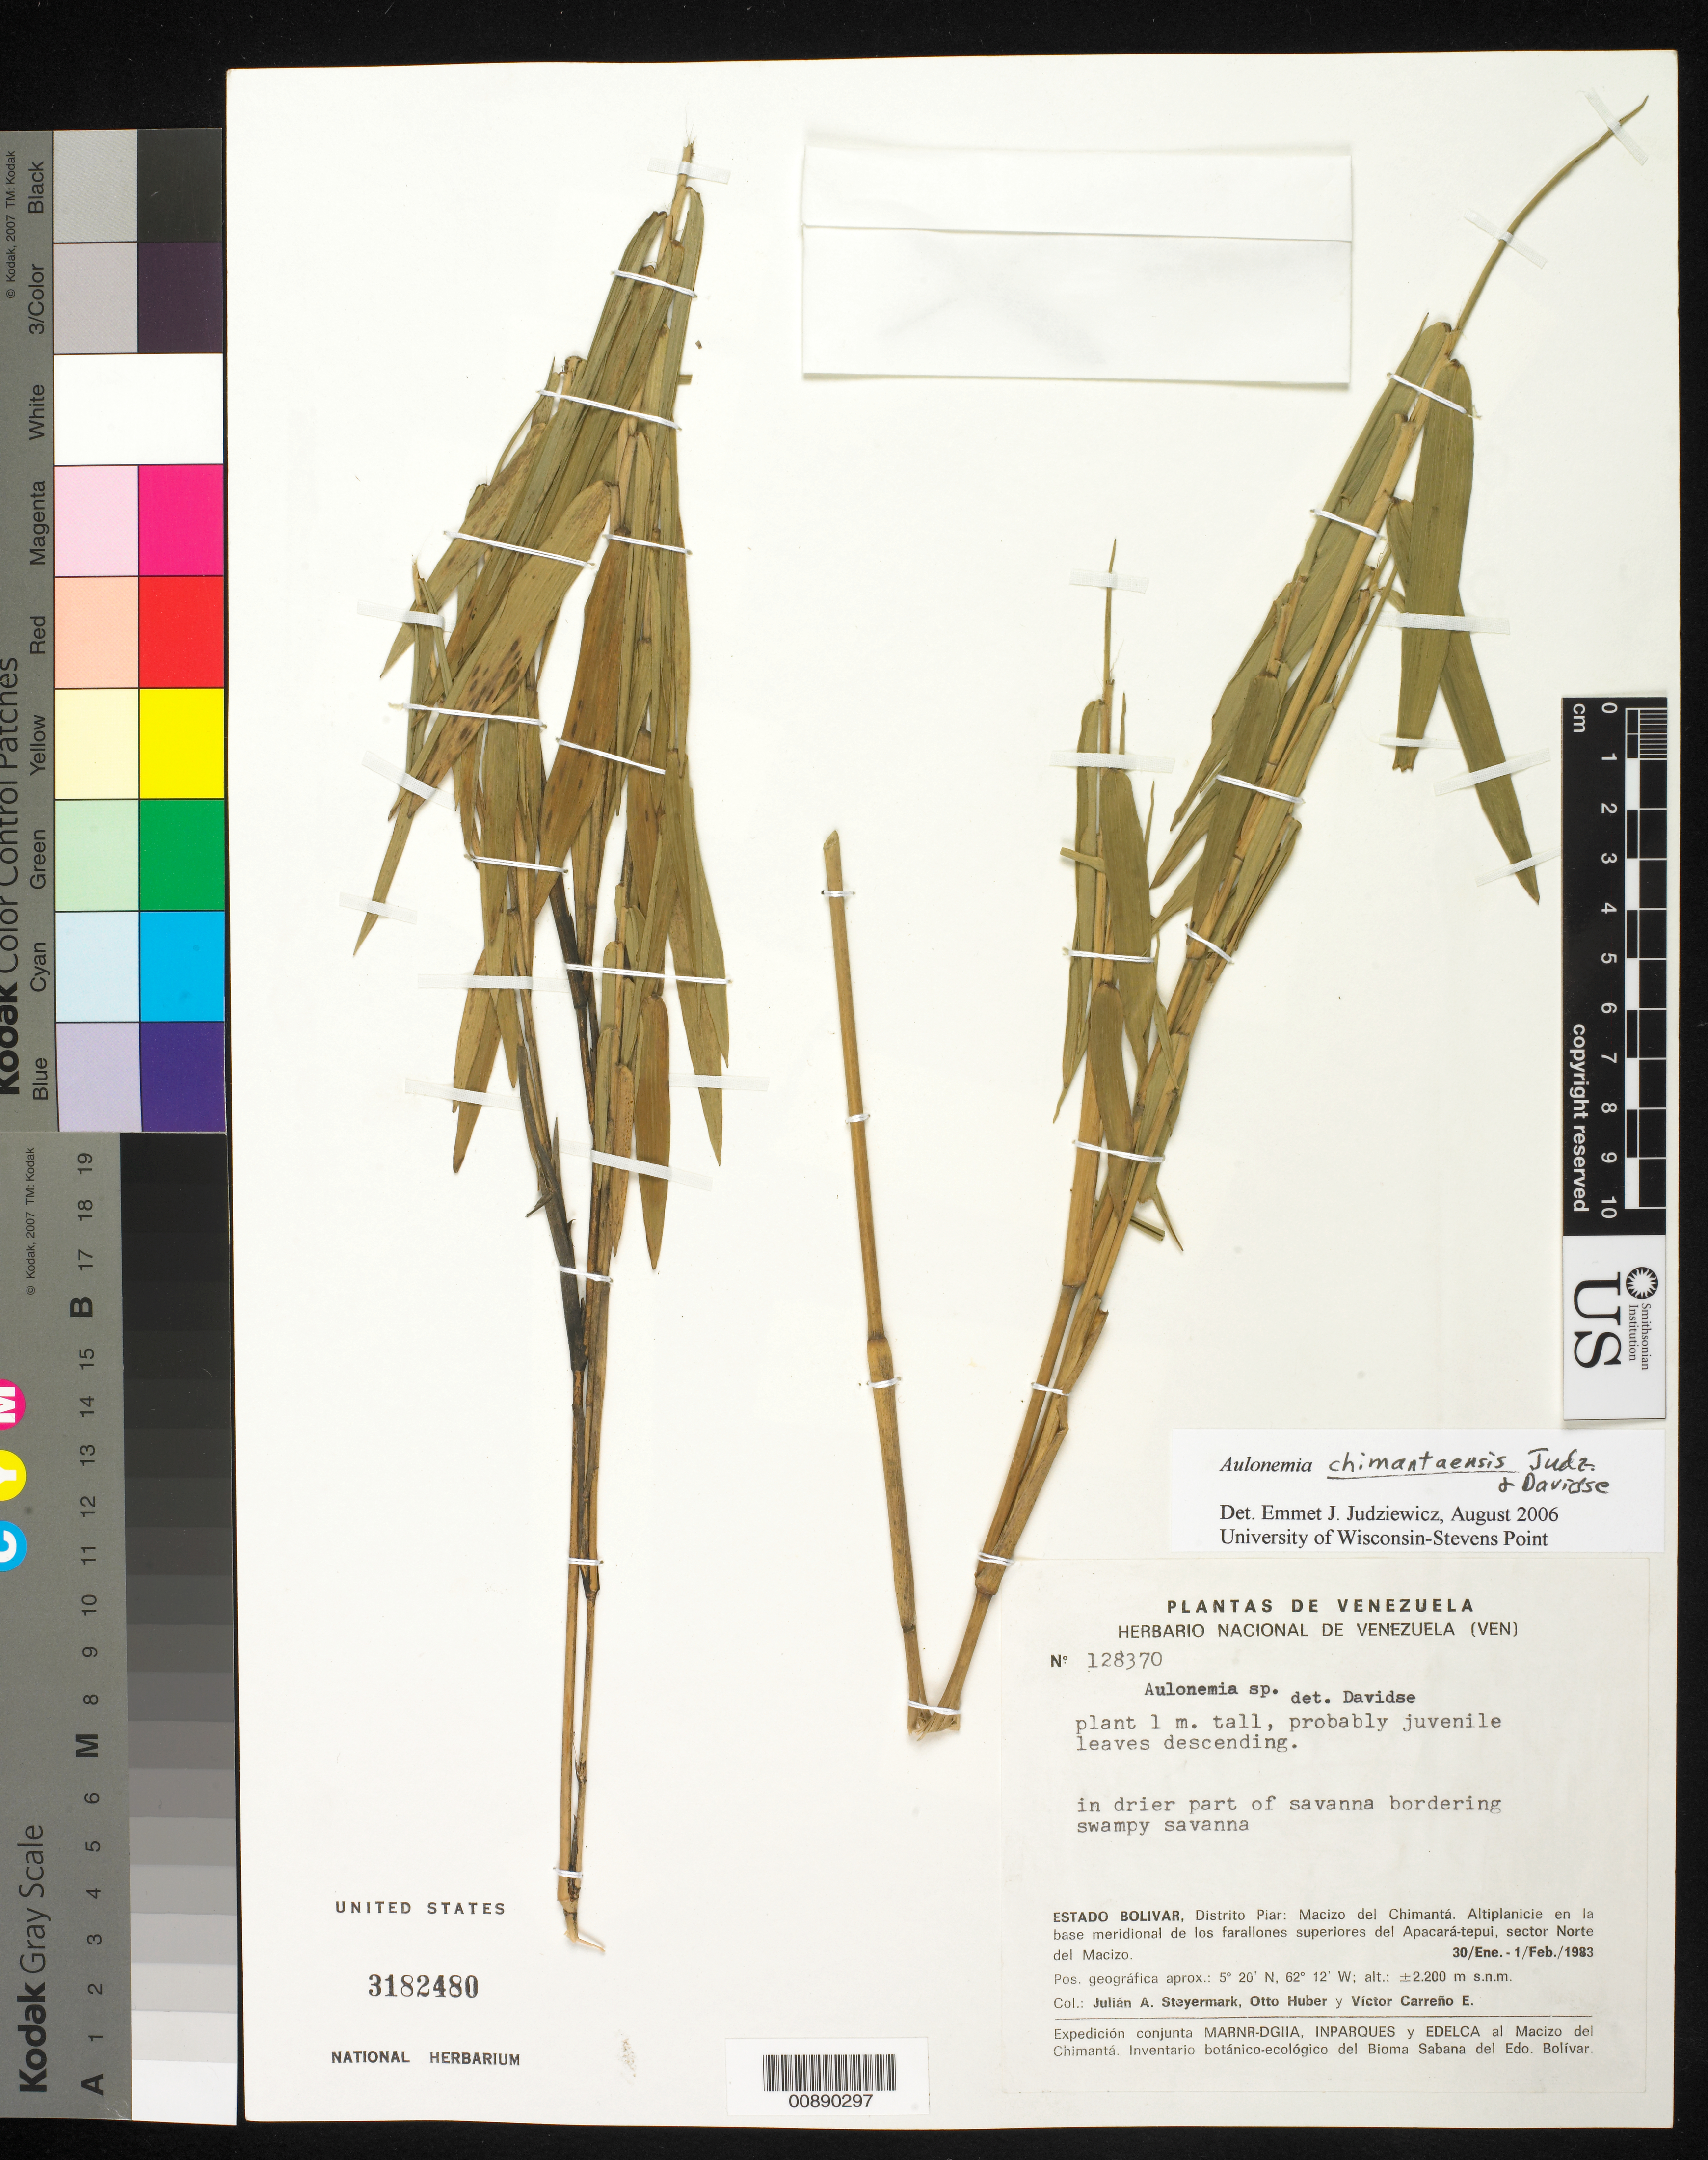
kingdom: Plantae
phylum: Tracheophyta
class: Liliopsida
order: Poales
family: Poaceae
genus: Aulonemia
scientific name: Aulonemia chimantaensis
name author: Judz. & Davidse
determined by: Judziewicz, E. J.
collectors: J. Steyermark, O. Huber & V. Carreño E.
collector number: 128370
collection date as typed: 30-Jan-83 to 1-Feb-83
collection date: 1983-01-30/1983-02-01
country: Venezuela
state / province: Bolívar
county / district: Piar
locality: Macizo del Chimantá, Apacará-tepuí, sector N del Macizo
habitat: In drier part of savanna bordering swampy savanna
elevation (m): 2200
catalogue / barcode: US 3182480